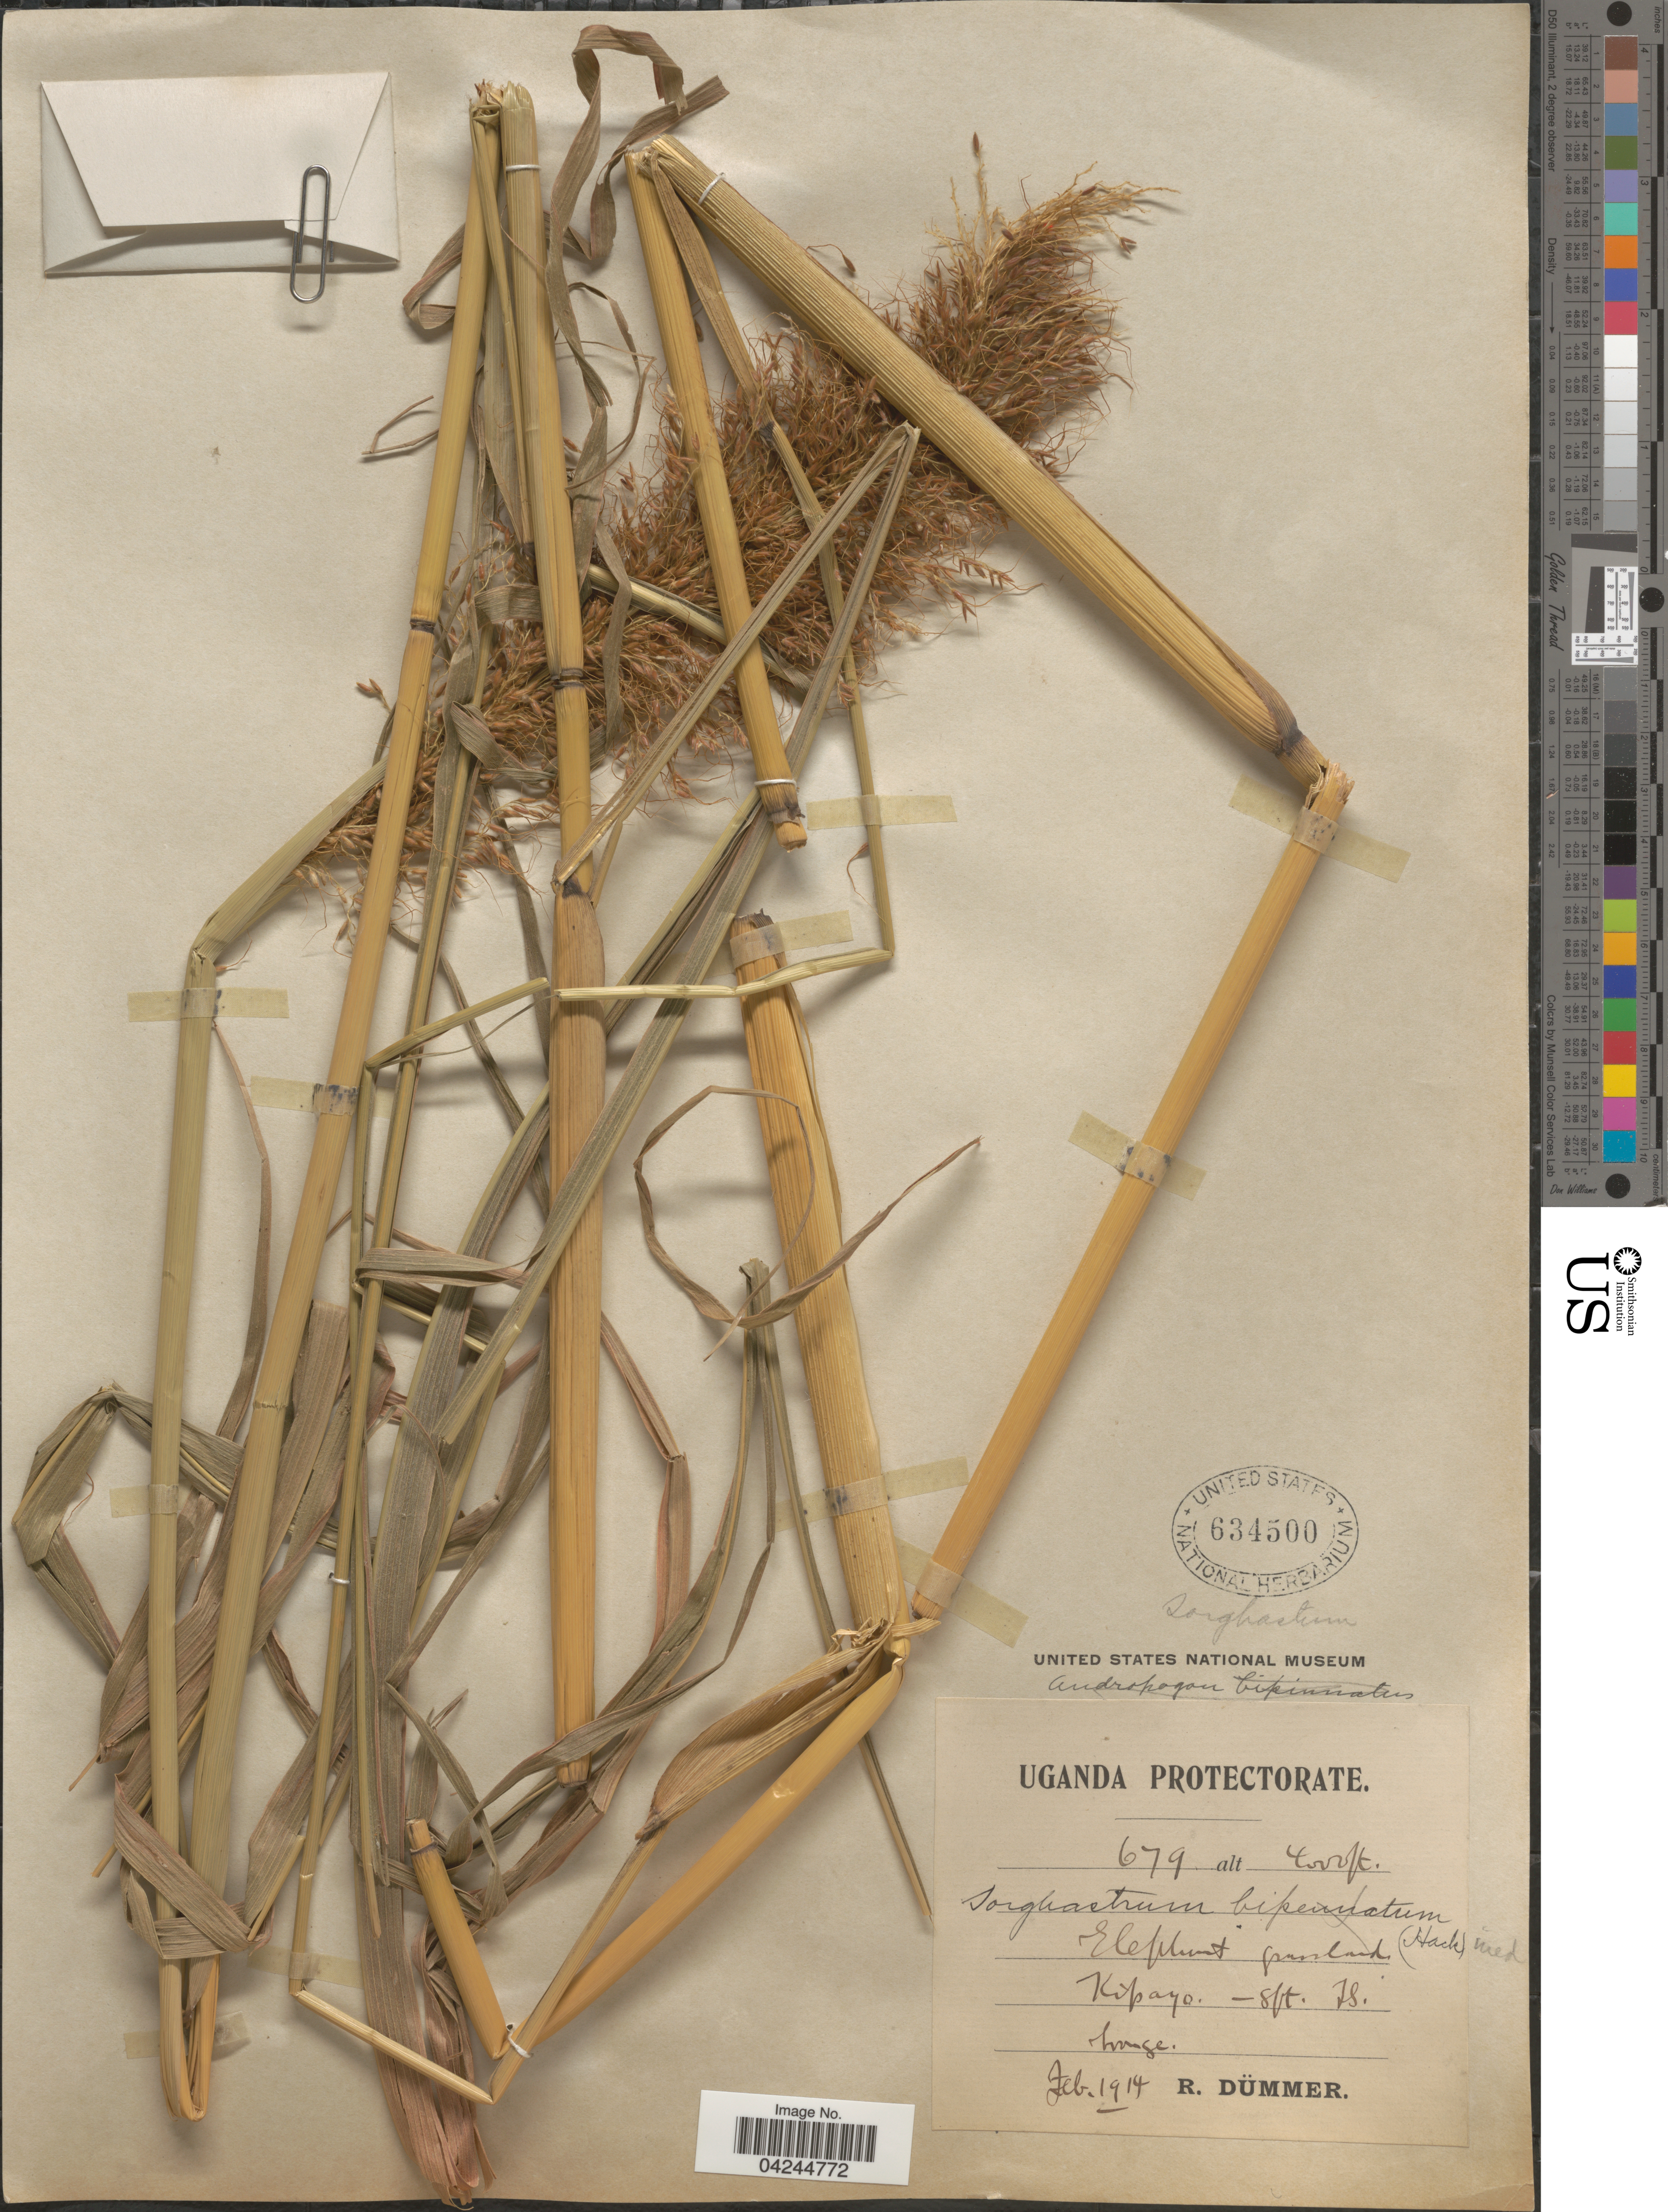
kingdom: Plantae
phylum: Tracheophyta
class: Liliopsida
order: Poales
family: Poaceae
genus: Cleistachne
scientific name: Cleistachne sorghoides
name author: Benth.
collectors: R. A. Dümmer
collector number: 679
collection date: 1914-02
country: Uganda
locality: Uganda Protectorate. Elephant grasslands. Kipayo.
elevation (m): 1219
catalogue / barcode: US 634500